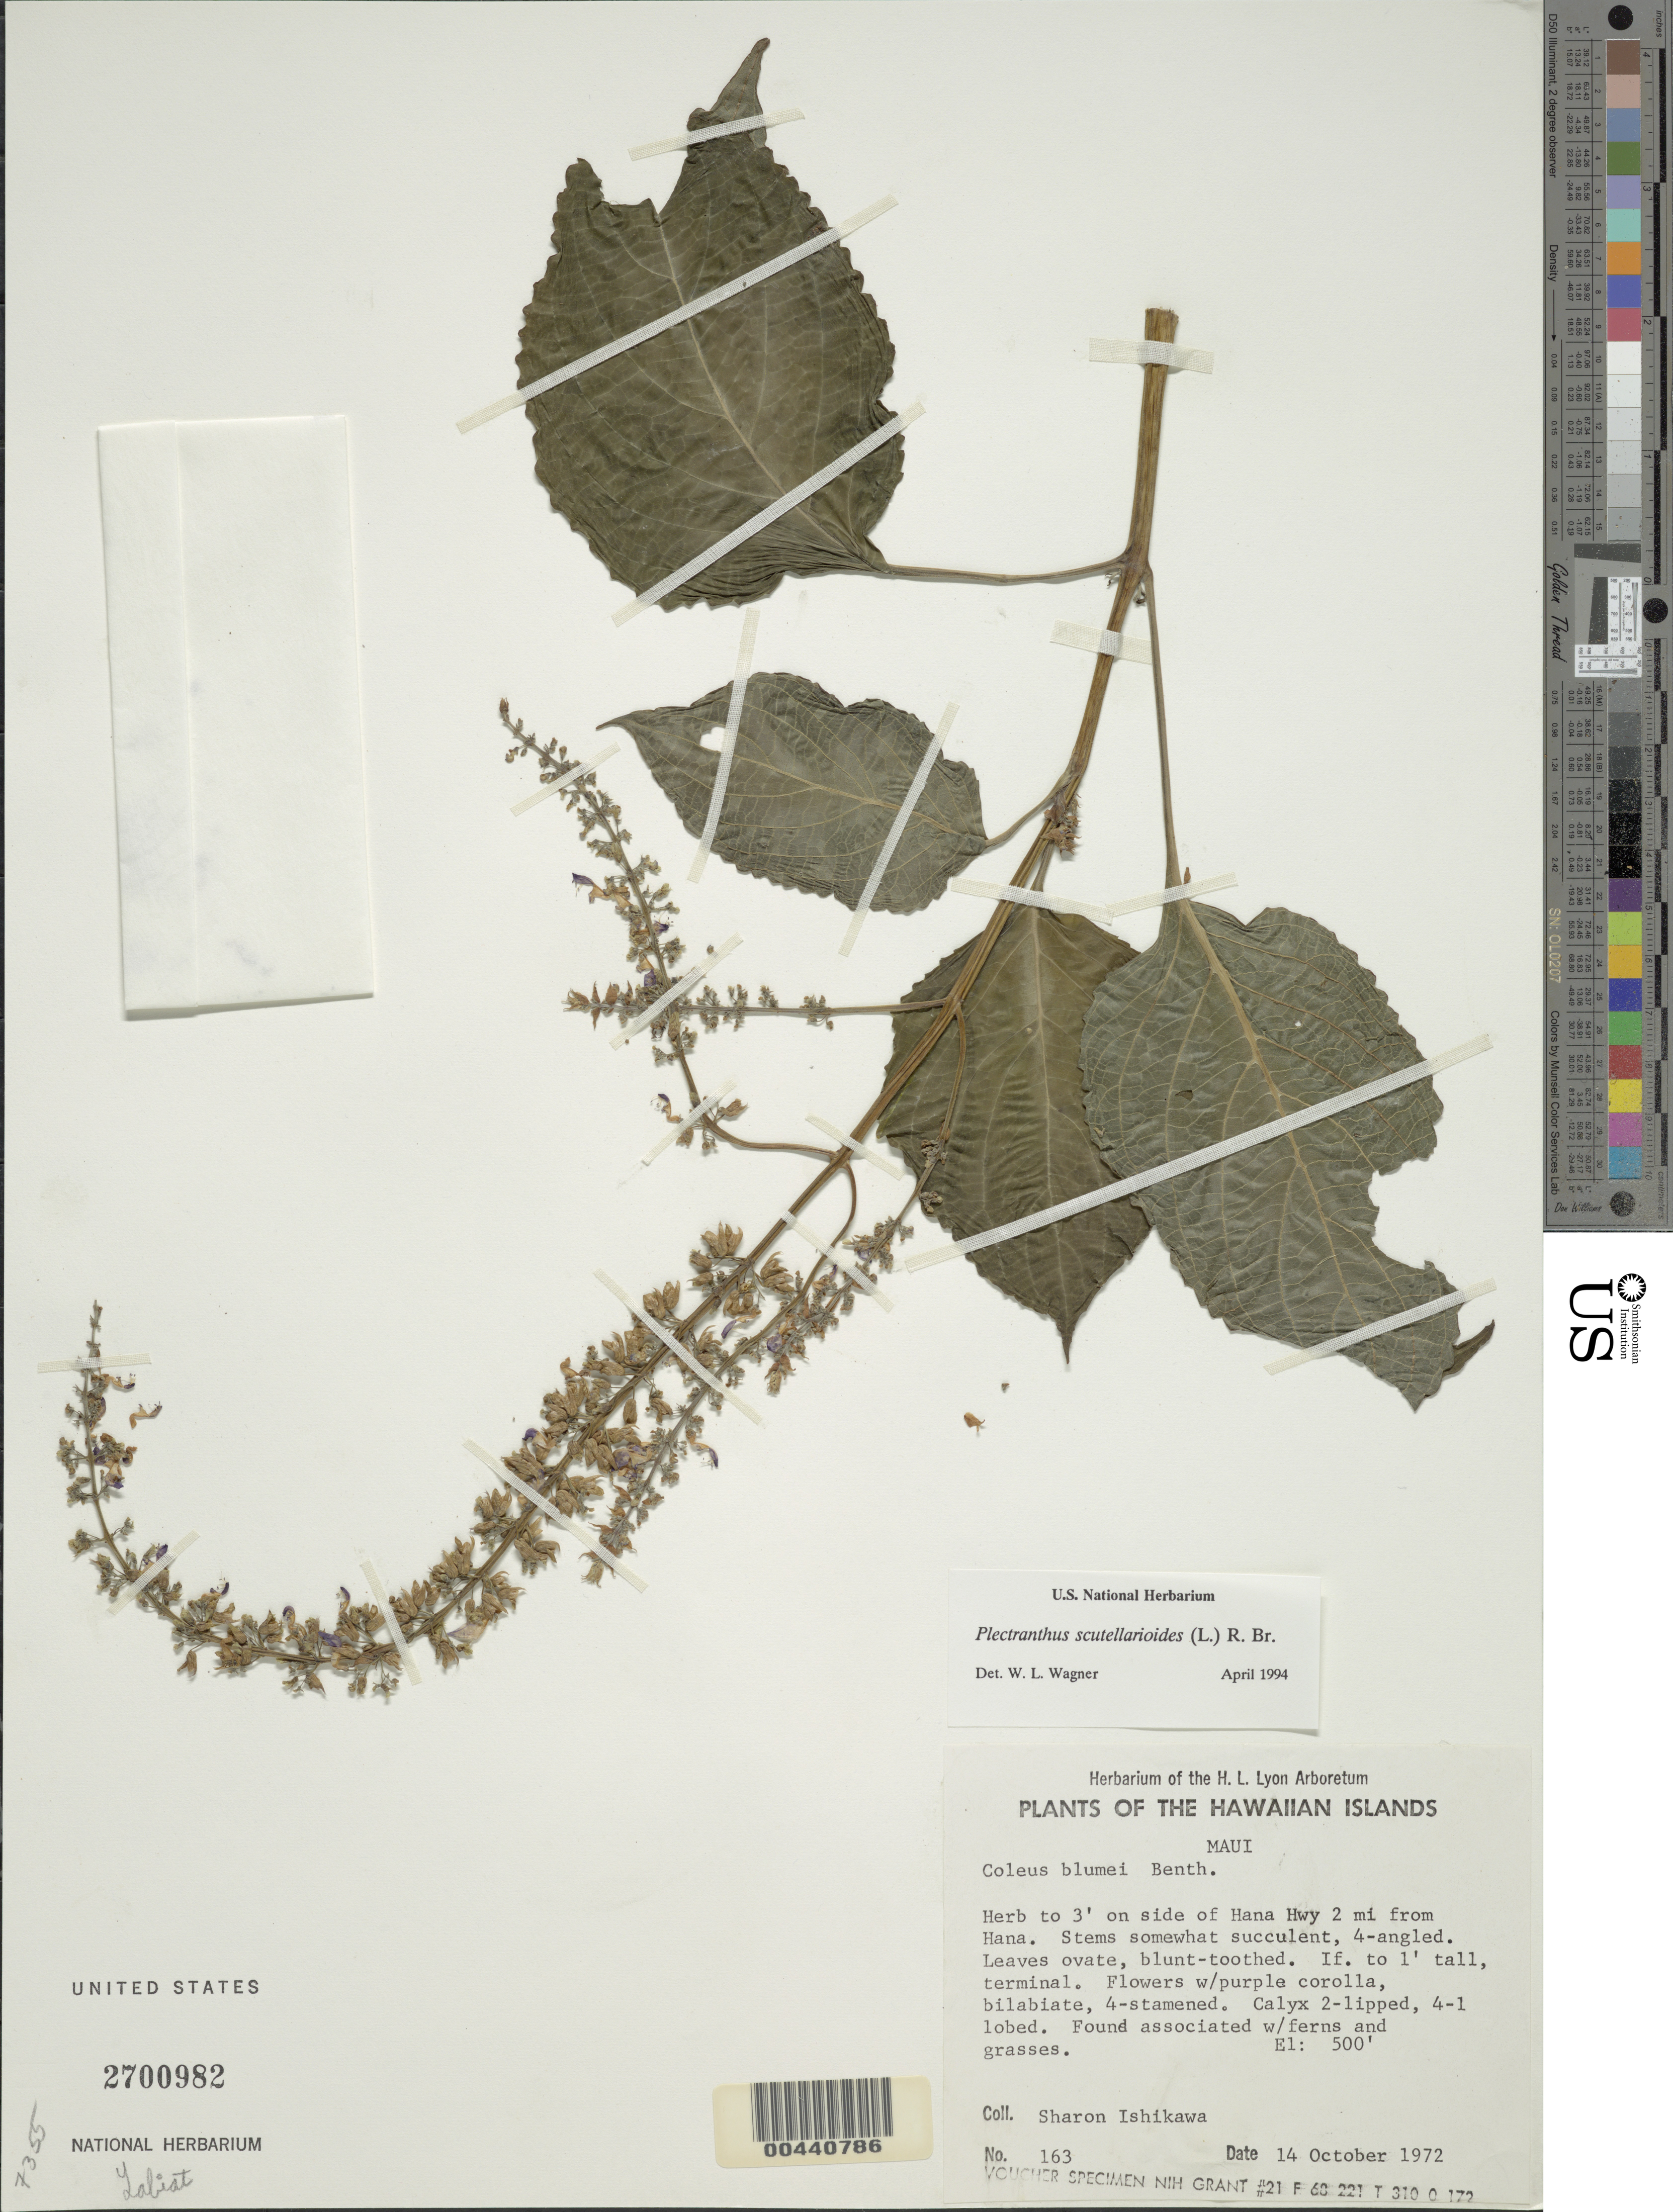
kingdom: Plantae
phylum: Tracheophyta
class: Magnoliopsida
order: Lamiales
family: Lamiaceae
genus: Coleus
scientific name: Coleus scutellarioides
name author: (L.) Benth.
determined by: Wagner, W. L., (BOT), Smithsonian Institution - National Museum of Natural History (UNITED STATES)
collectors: S. S. Ishikawa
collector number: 163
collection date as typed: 14 Oct 1972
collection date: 1972-10-14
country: United States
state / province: Hawaii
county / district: Maui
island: Maui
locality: On side of Hana Hwy 2 mi from Hana.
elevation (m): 152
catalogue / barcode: US 2700982